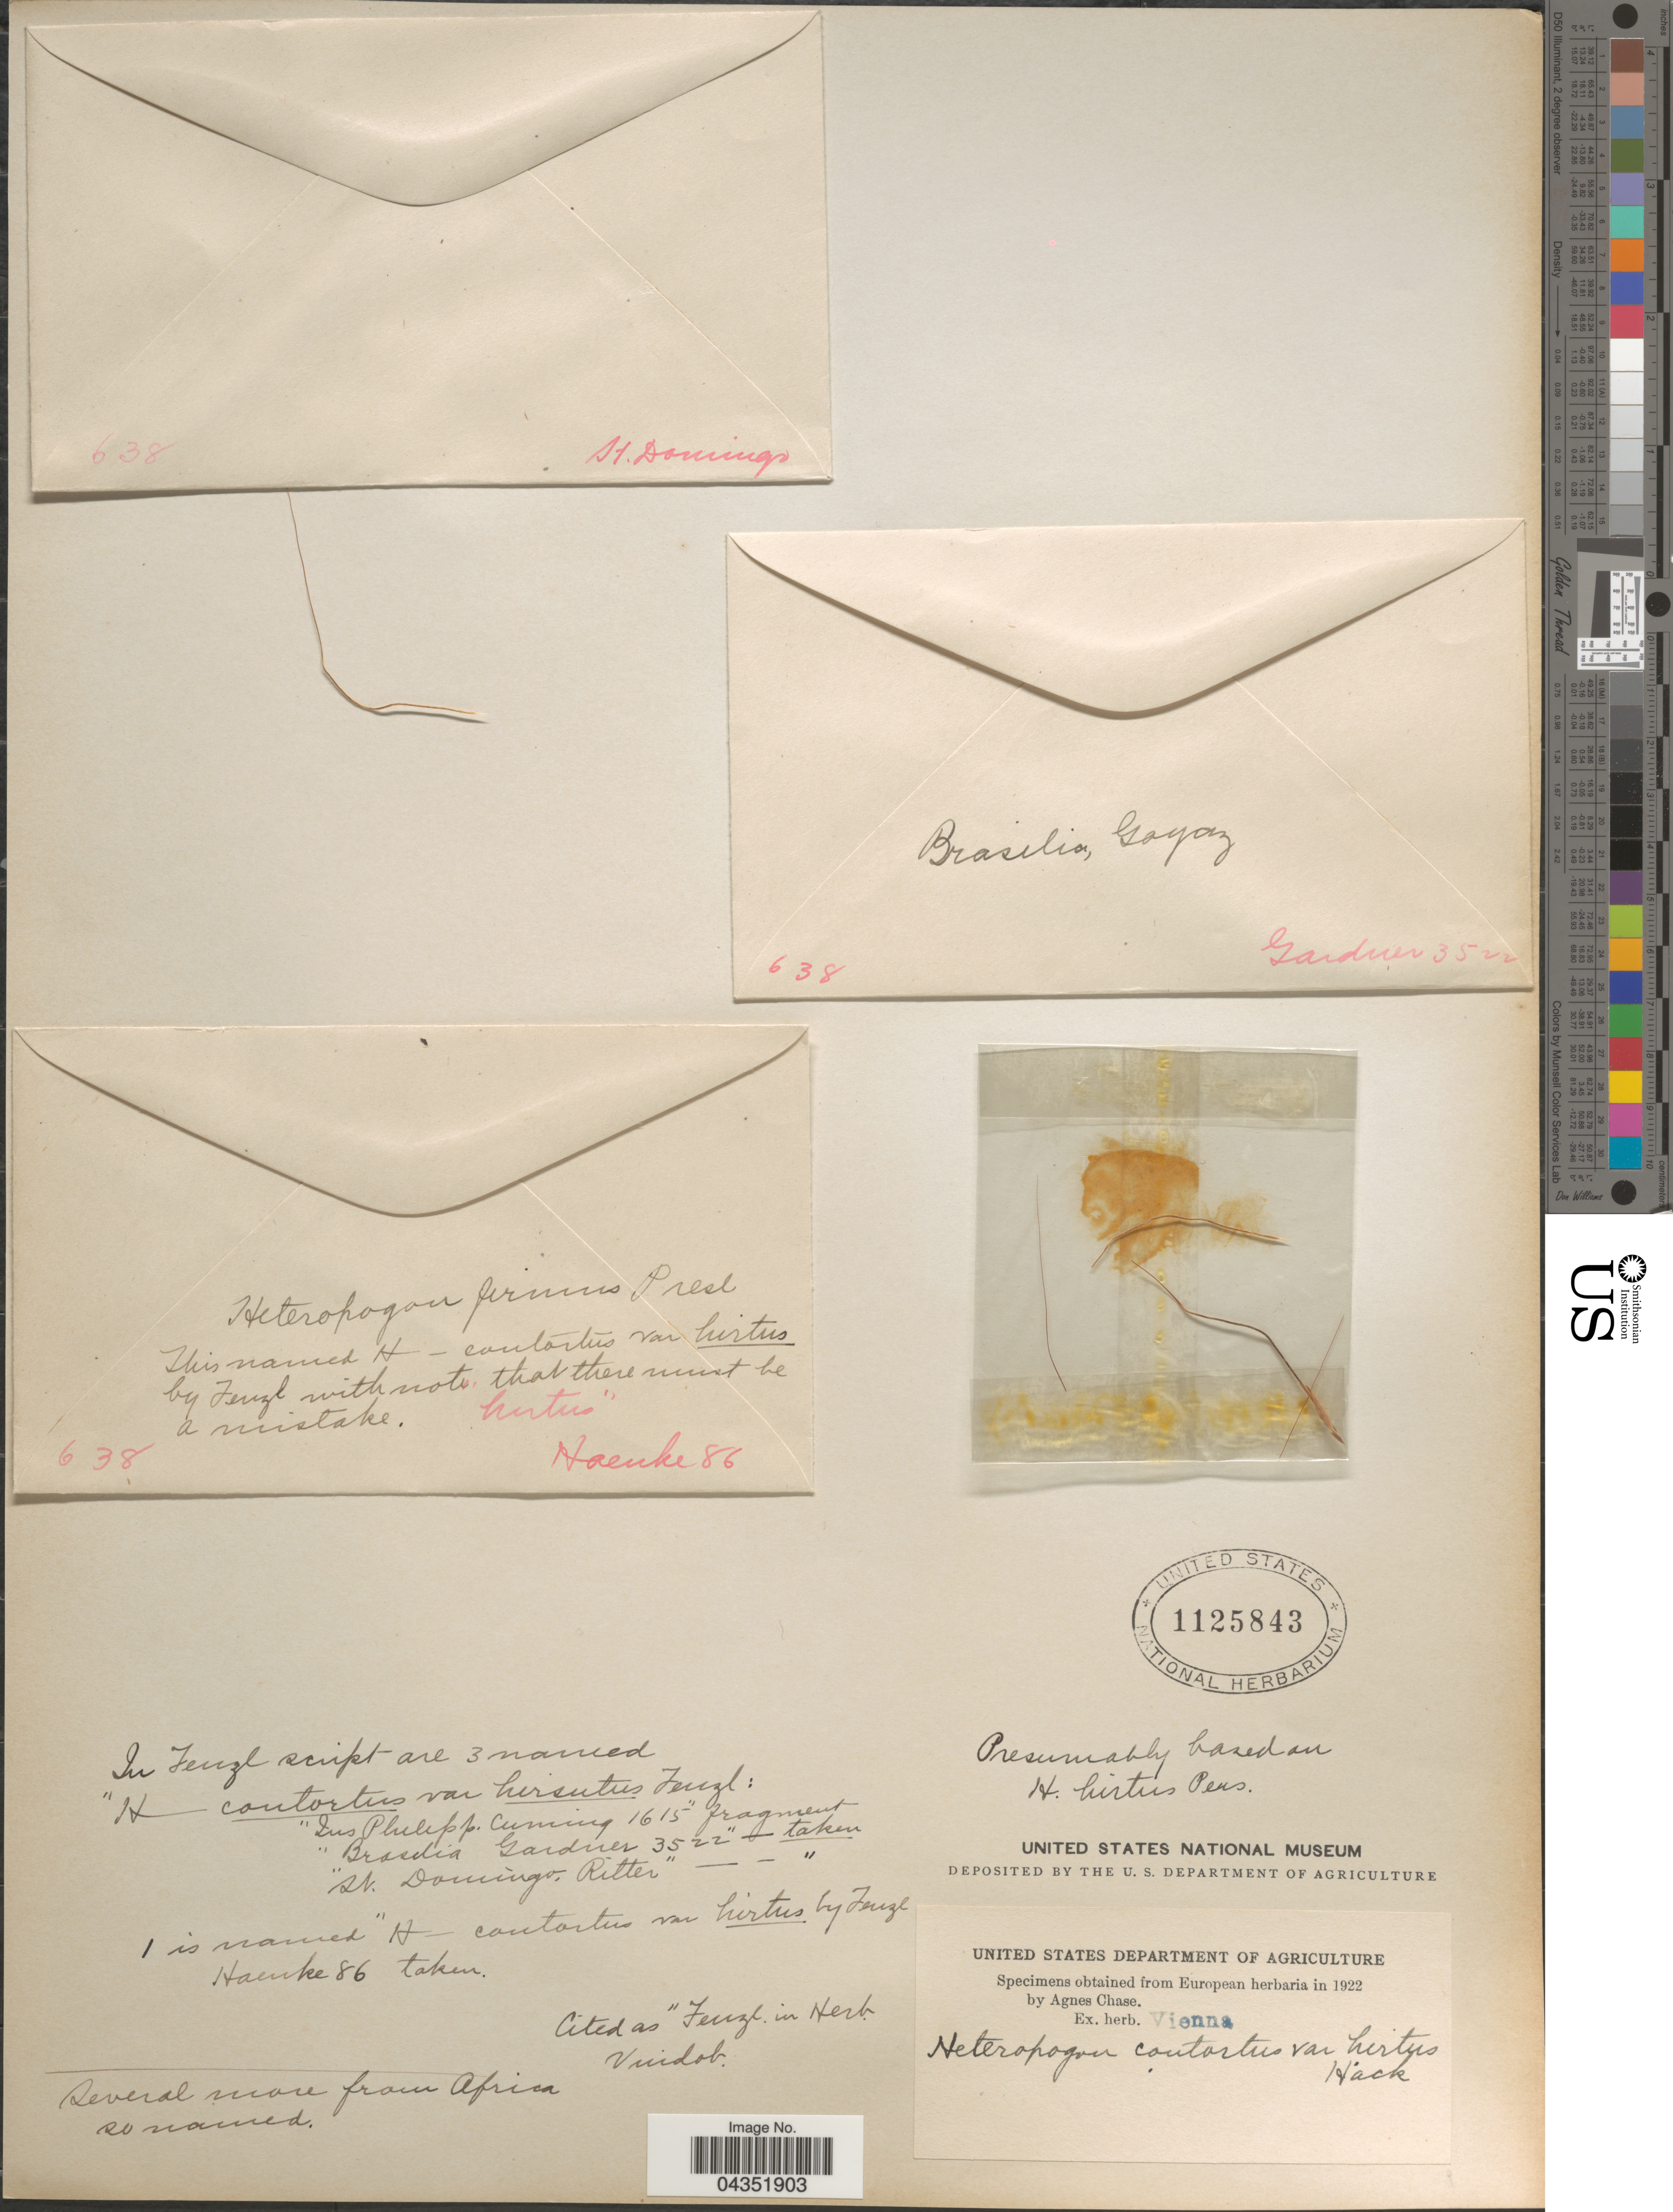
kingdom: Plantae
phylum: Tracheophyta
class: Liliopsida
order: Poales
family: Poaceae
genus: Heteropogon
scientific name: Heteropogon contortus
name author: (L.) P. Beauv. ex Roem. & Schult.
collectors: Haenke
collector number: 86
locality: hortus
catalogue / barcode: US 1125843-3